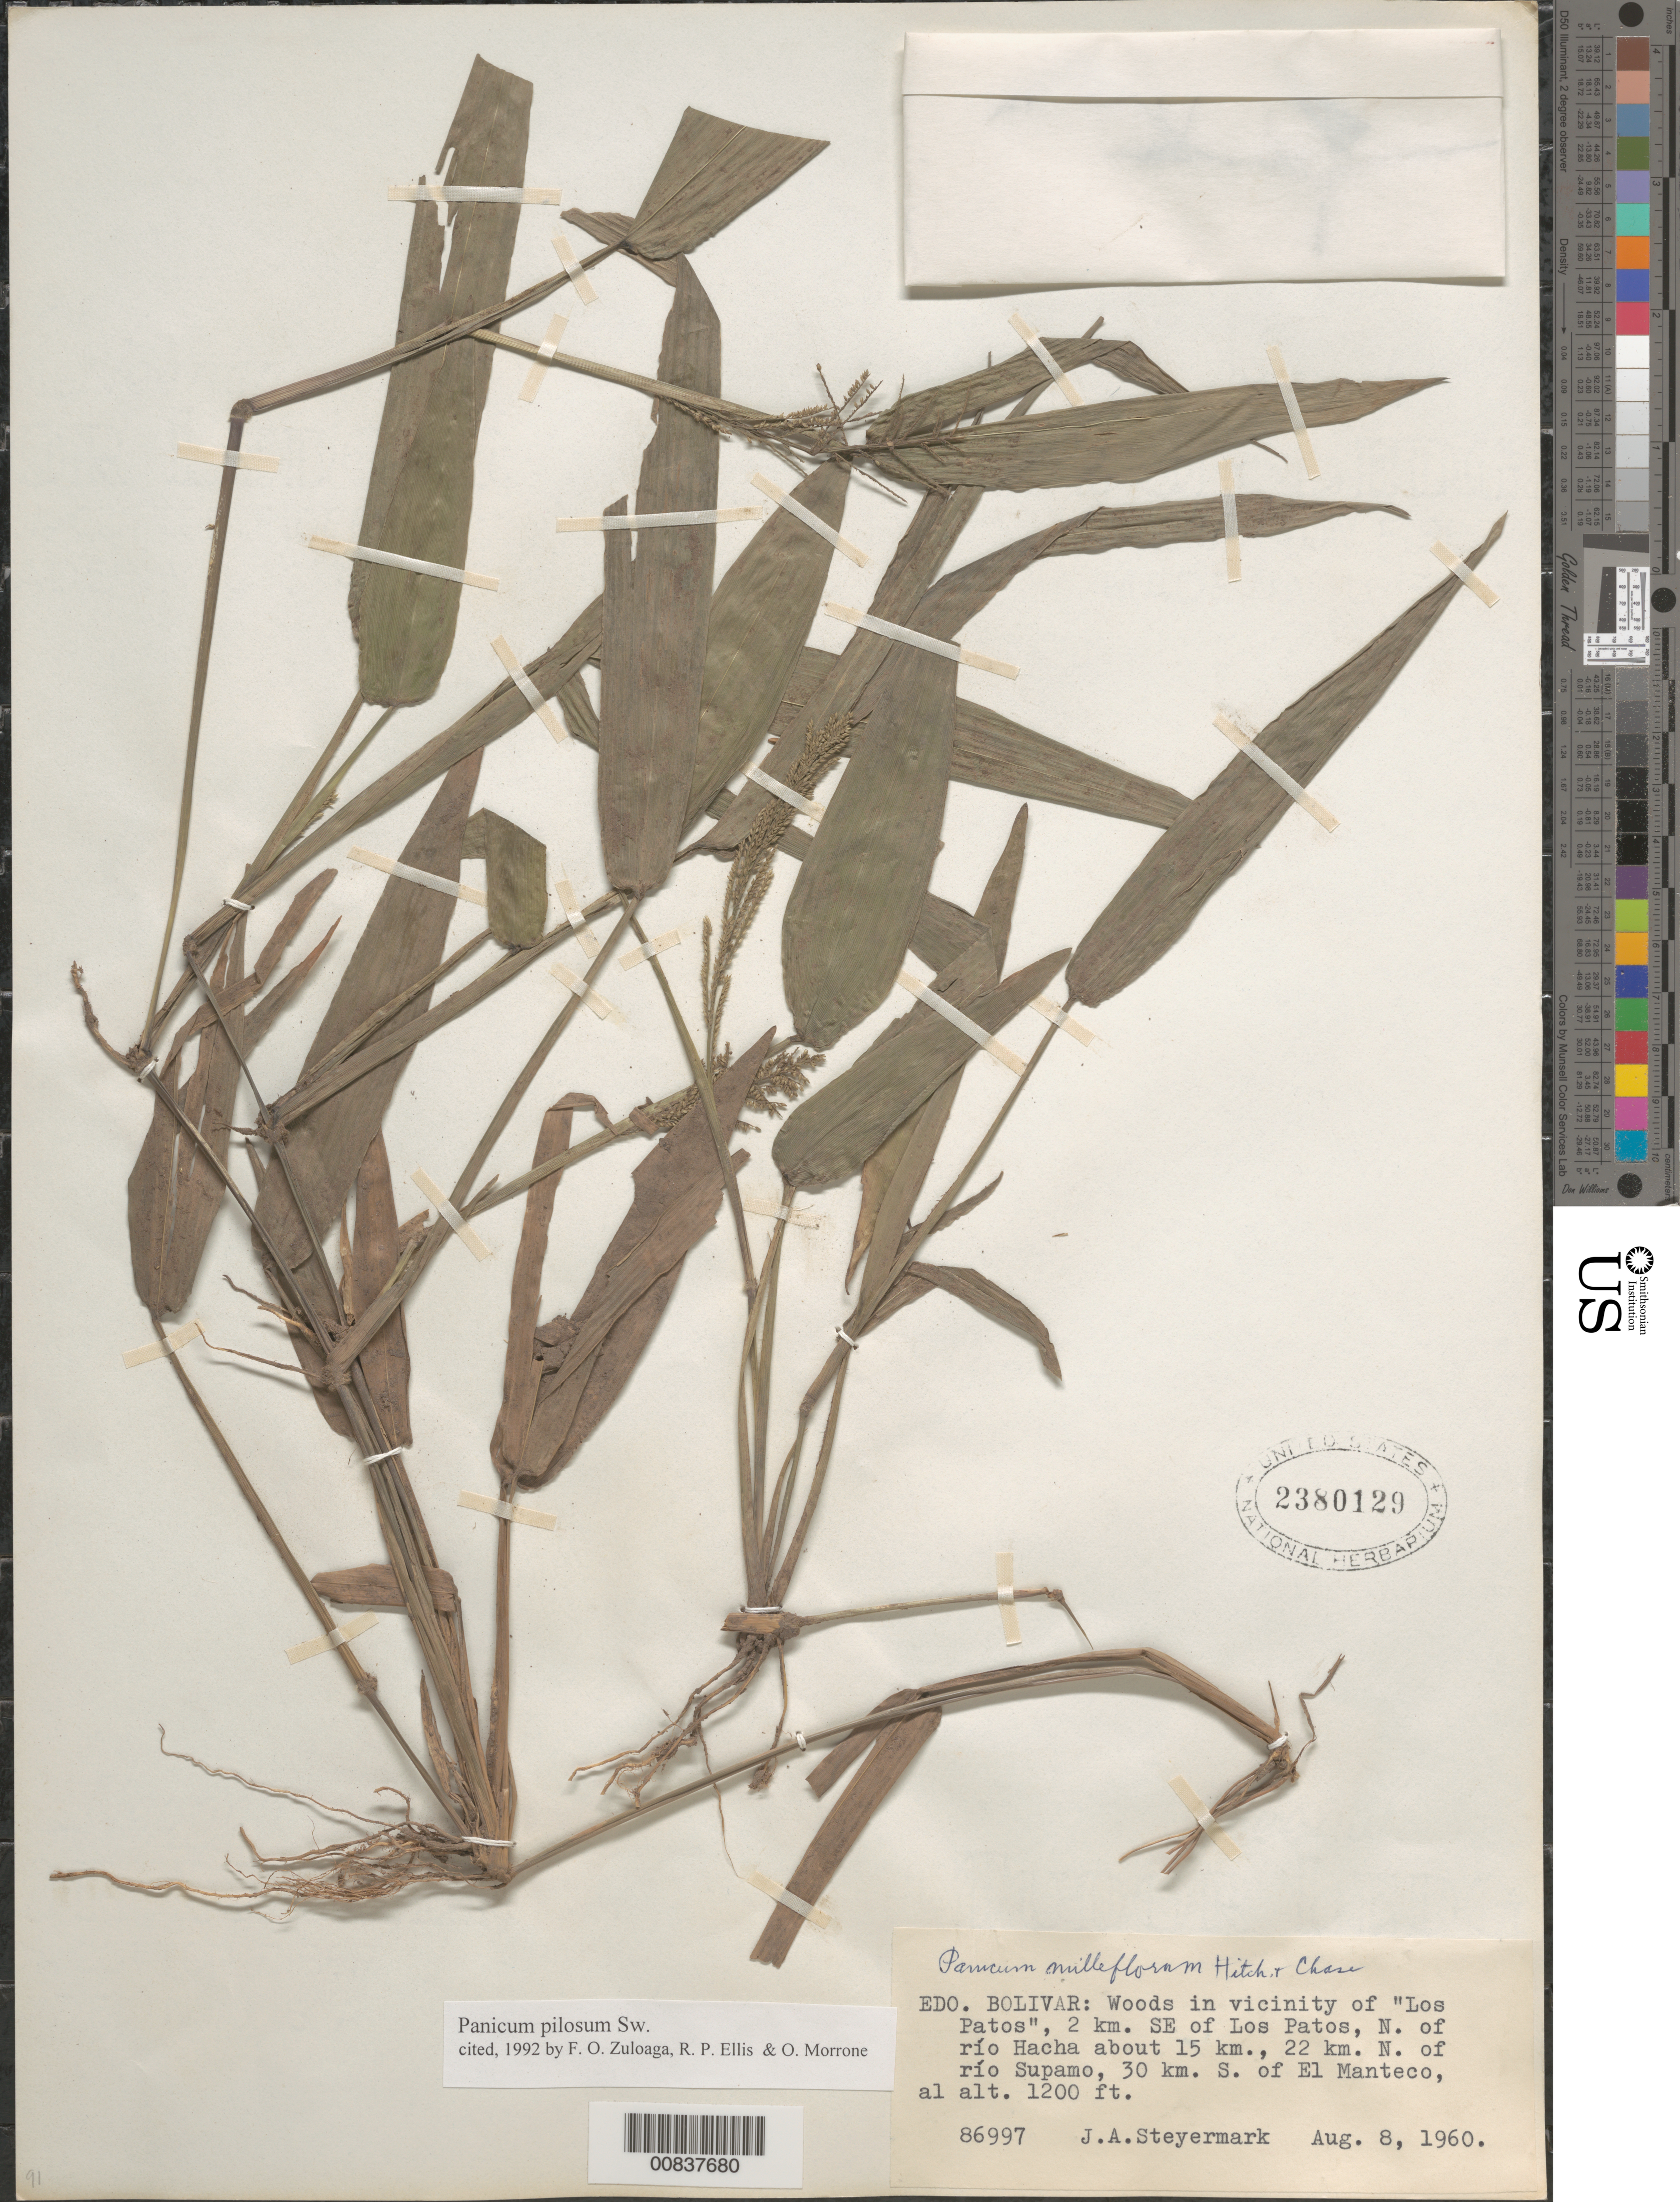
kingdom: Plantae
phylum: Tracheophyta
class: Liliopsida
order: Poales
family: Poaceae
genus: Panicum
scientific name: Panicum pilosum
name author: Sw.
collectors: J. Steyermark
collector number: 86997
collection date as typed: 8-Aug-60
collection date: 1960-08-08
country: Venezuela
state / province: Bolívar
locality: Los Patos, 2 km SE of; 15 km N of Río Hacha; 22 km N of Río Supamo; 30 km S of El Manteco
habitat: Woods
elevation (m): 366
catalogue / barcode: US 2380129